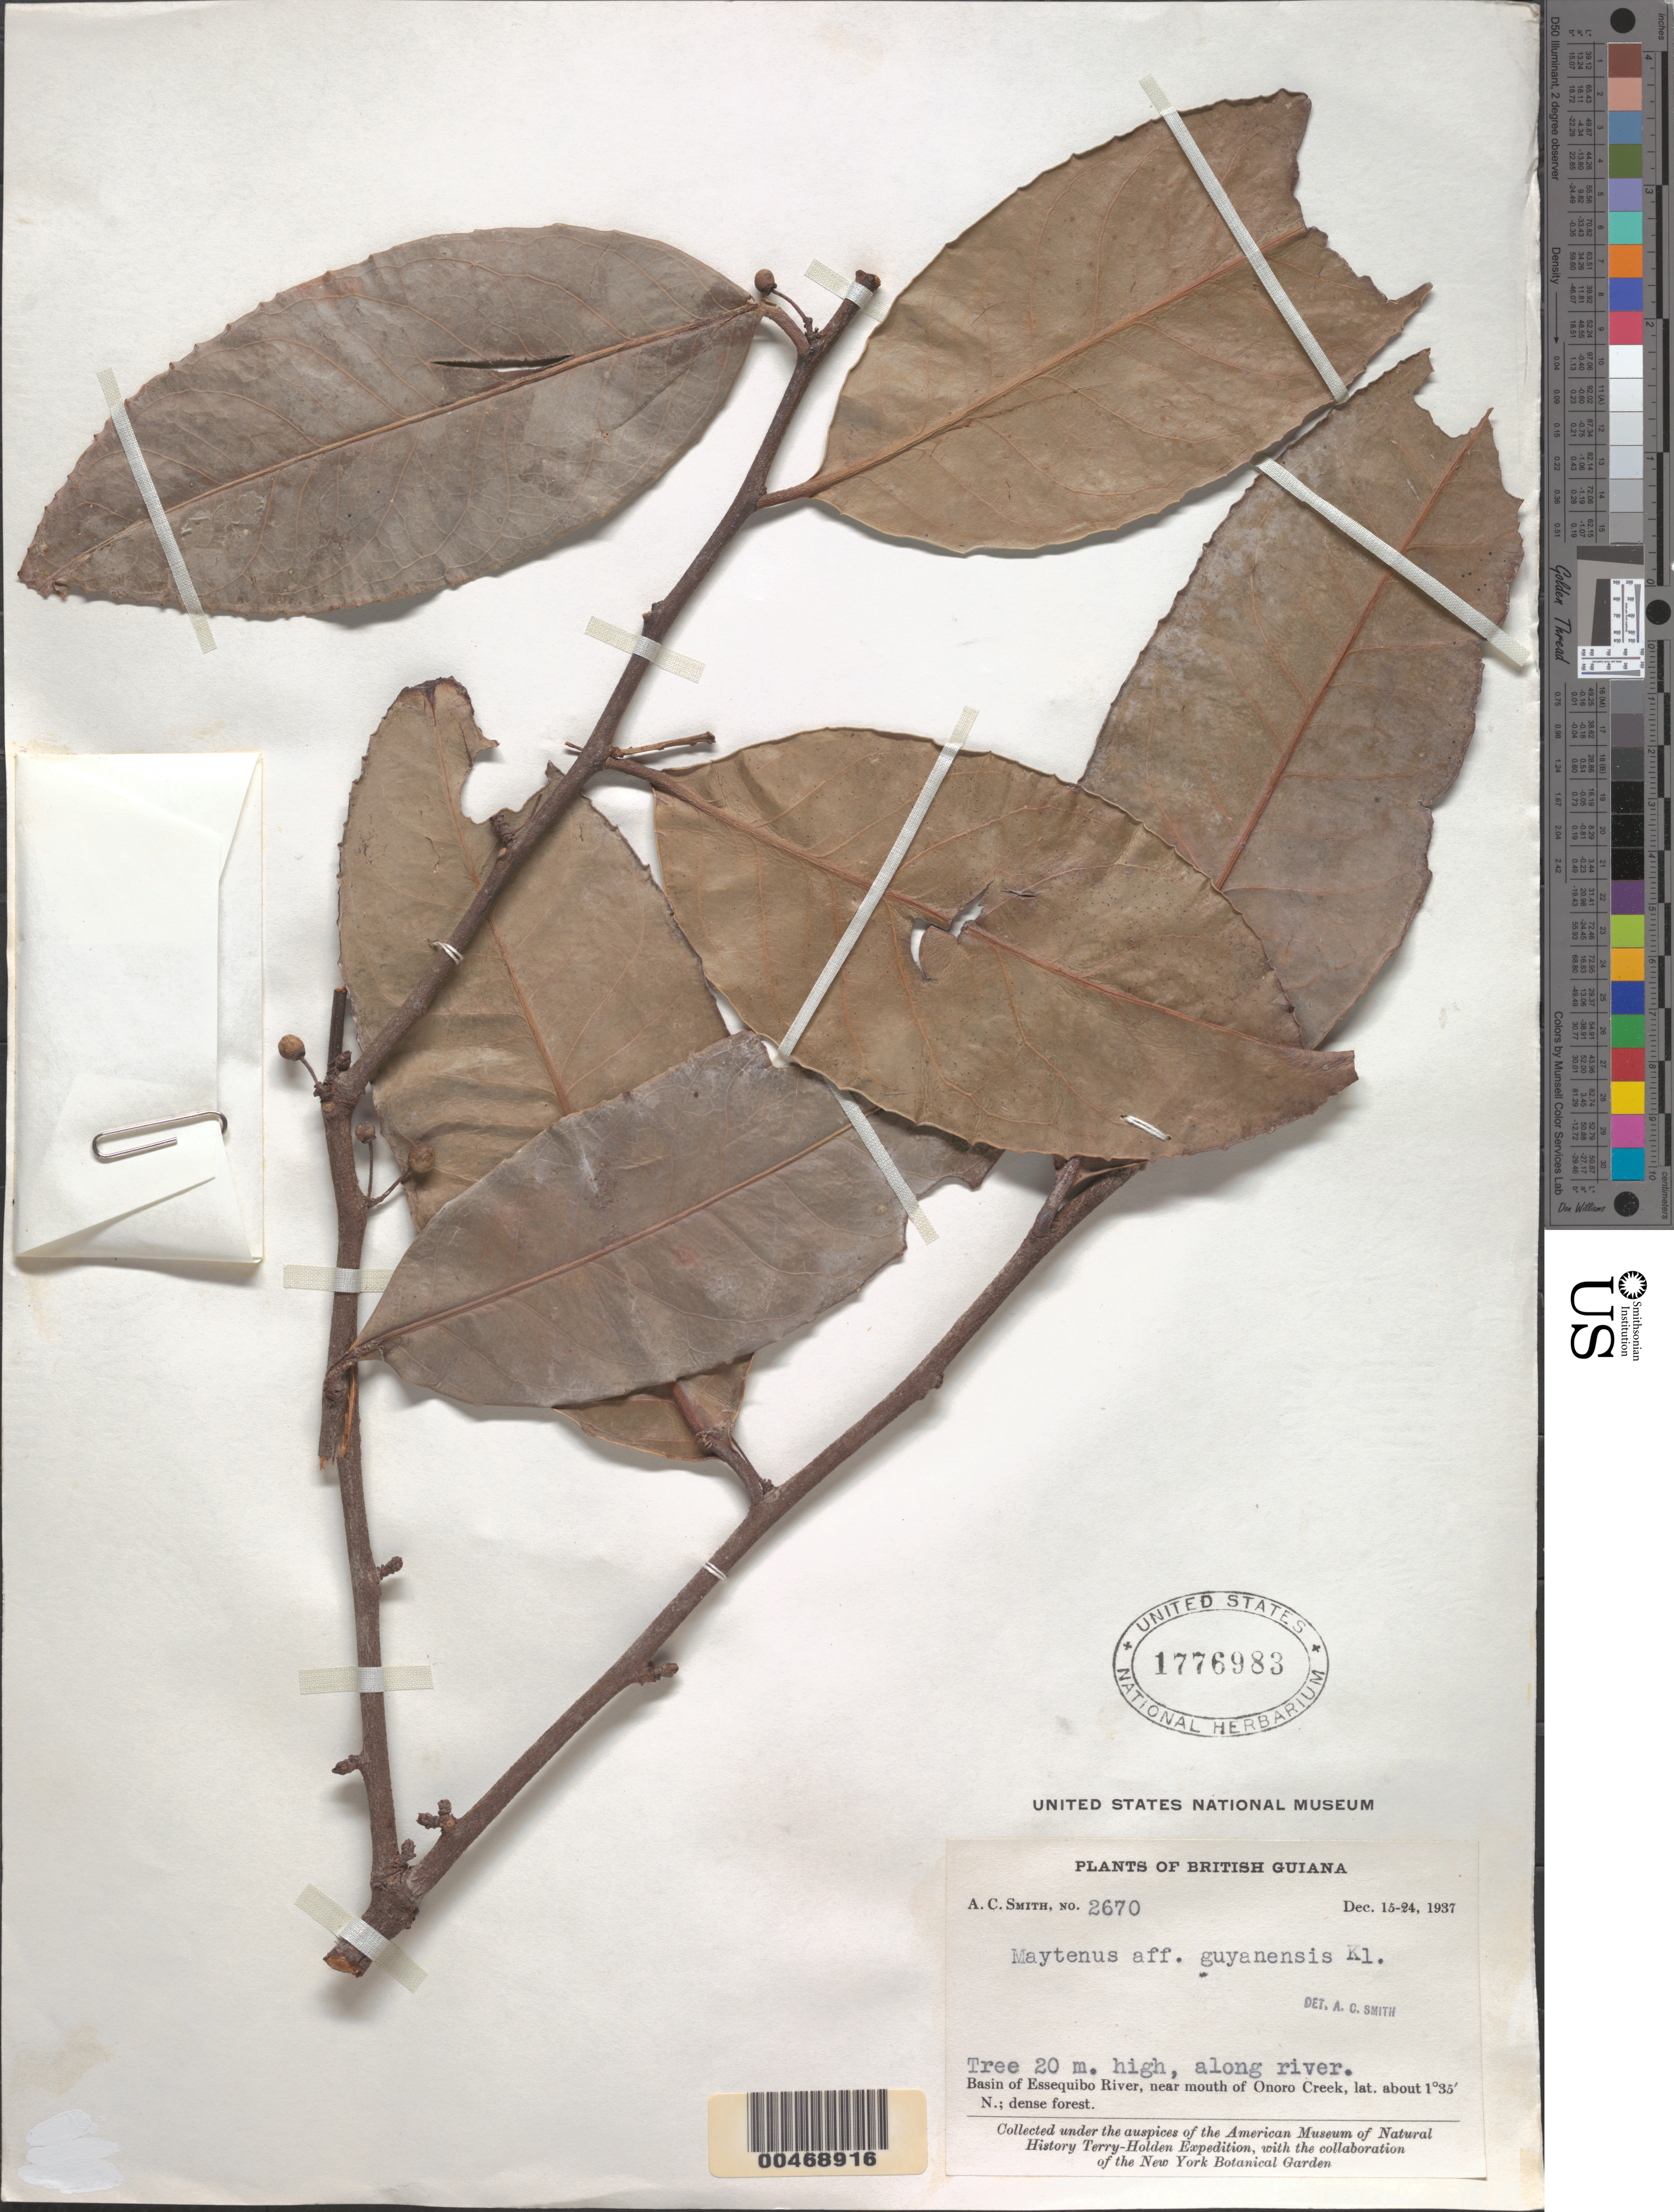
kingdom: Plantae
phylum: Tracheophyta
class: Magnoliopsida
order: Celastrales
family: Celastraceae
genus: Maytenus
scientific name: Maytenus guyanensis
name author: Klotzsch ex Reissek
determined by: Liesner, R. L.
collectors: A. C. Smith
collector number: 2670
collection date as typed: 15-Dec-37 to 24-Dec-37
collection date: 1937-12-15/1937-12-24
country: Guyana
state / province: U. Takutu-U. Essequibo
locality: Onoro Creek (near mouth), Essequibo River basin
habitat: Dense forest; along river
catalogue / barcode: US 1776983